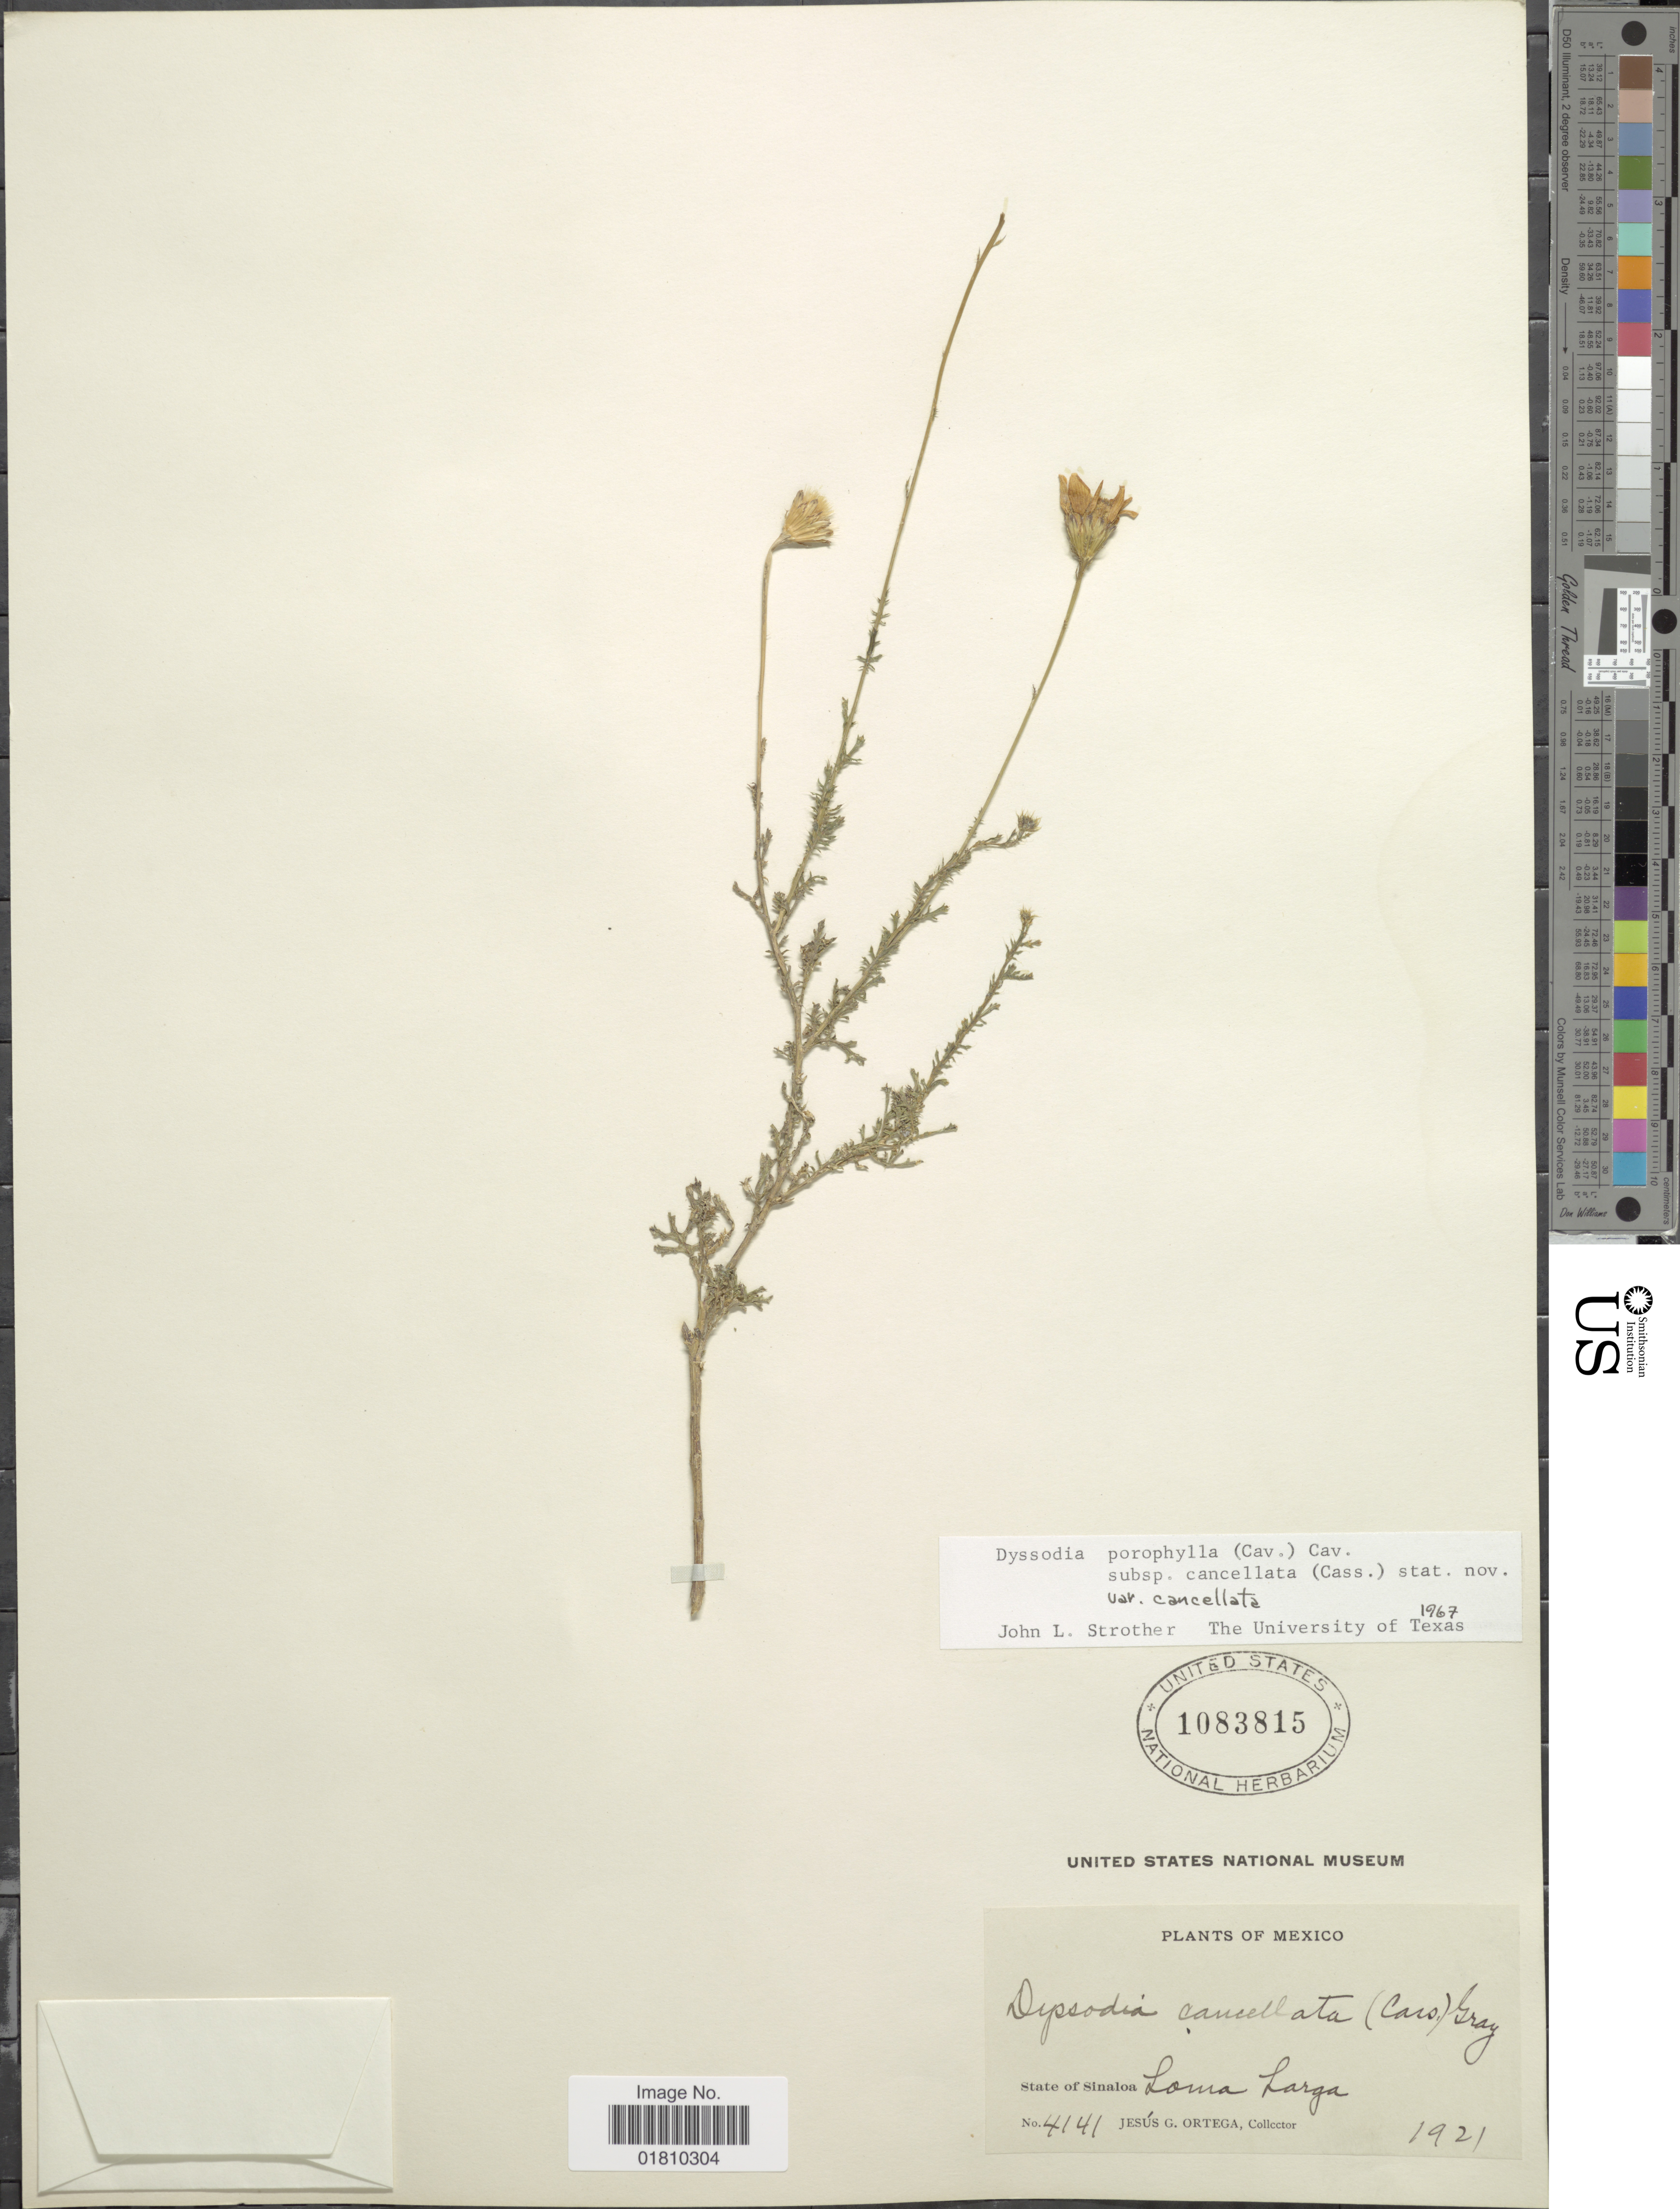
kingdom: Plantae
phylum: Tracheophyta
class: Magnoliopsida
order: Asterales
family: Asteraceae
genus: Adenophyllum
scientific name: Adenophyllum porophyllum var. cancellatum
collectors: J. Ortega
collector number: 4141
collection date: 1921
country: Mexico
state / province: Sinaloa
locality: Loma Larga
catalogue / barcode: US 1083815